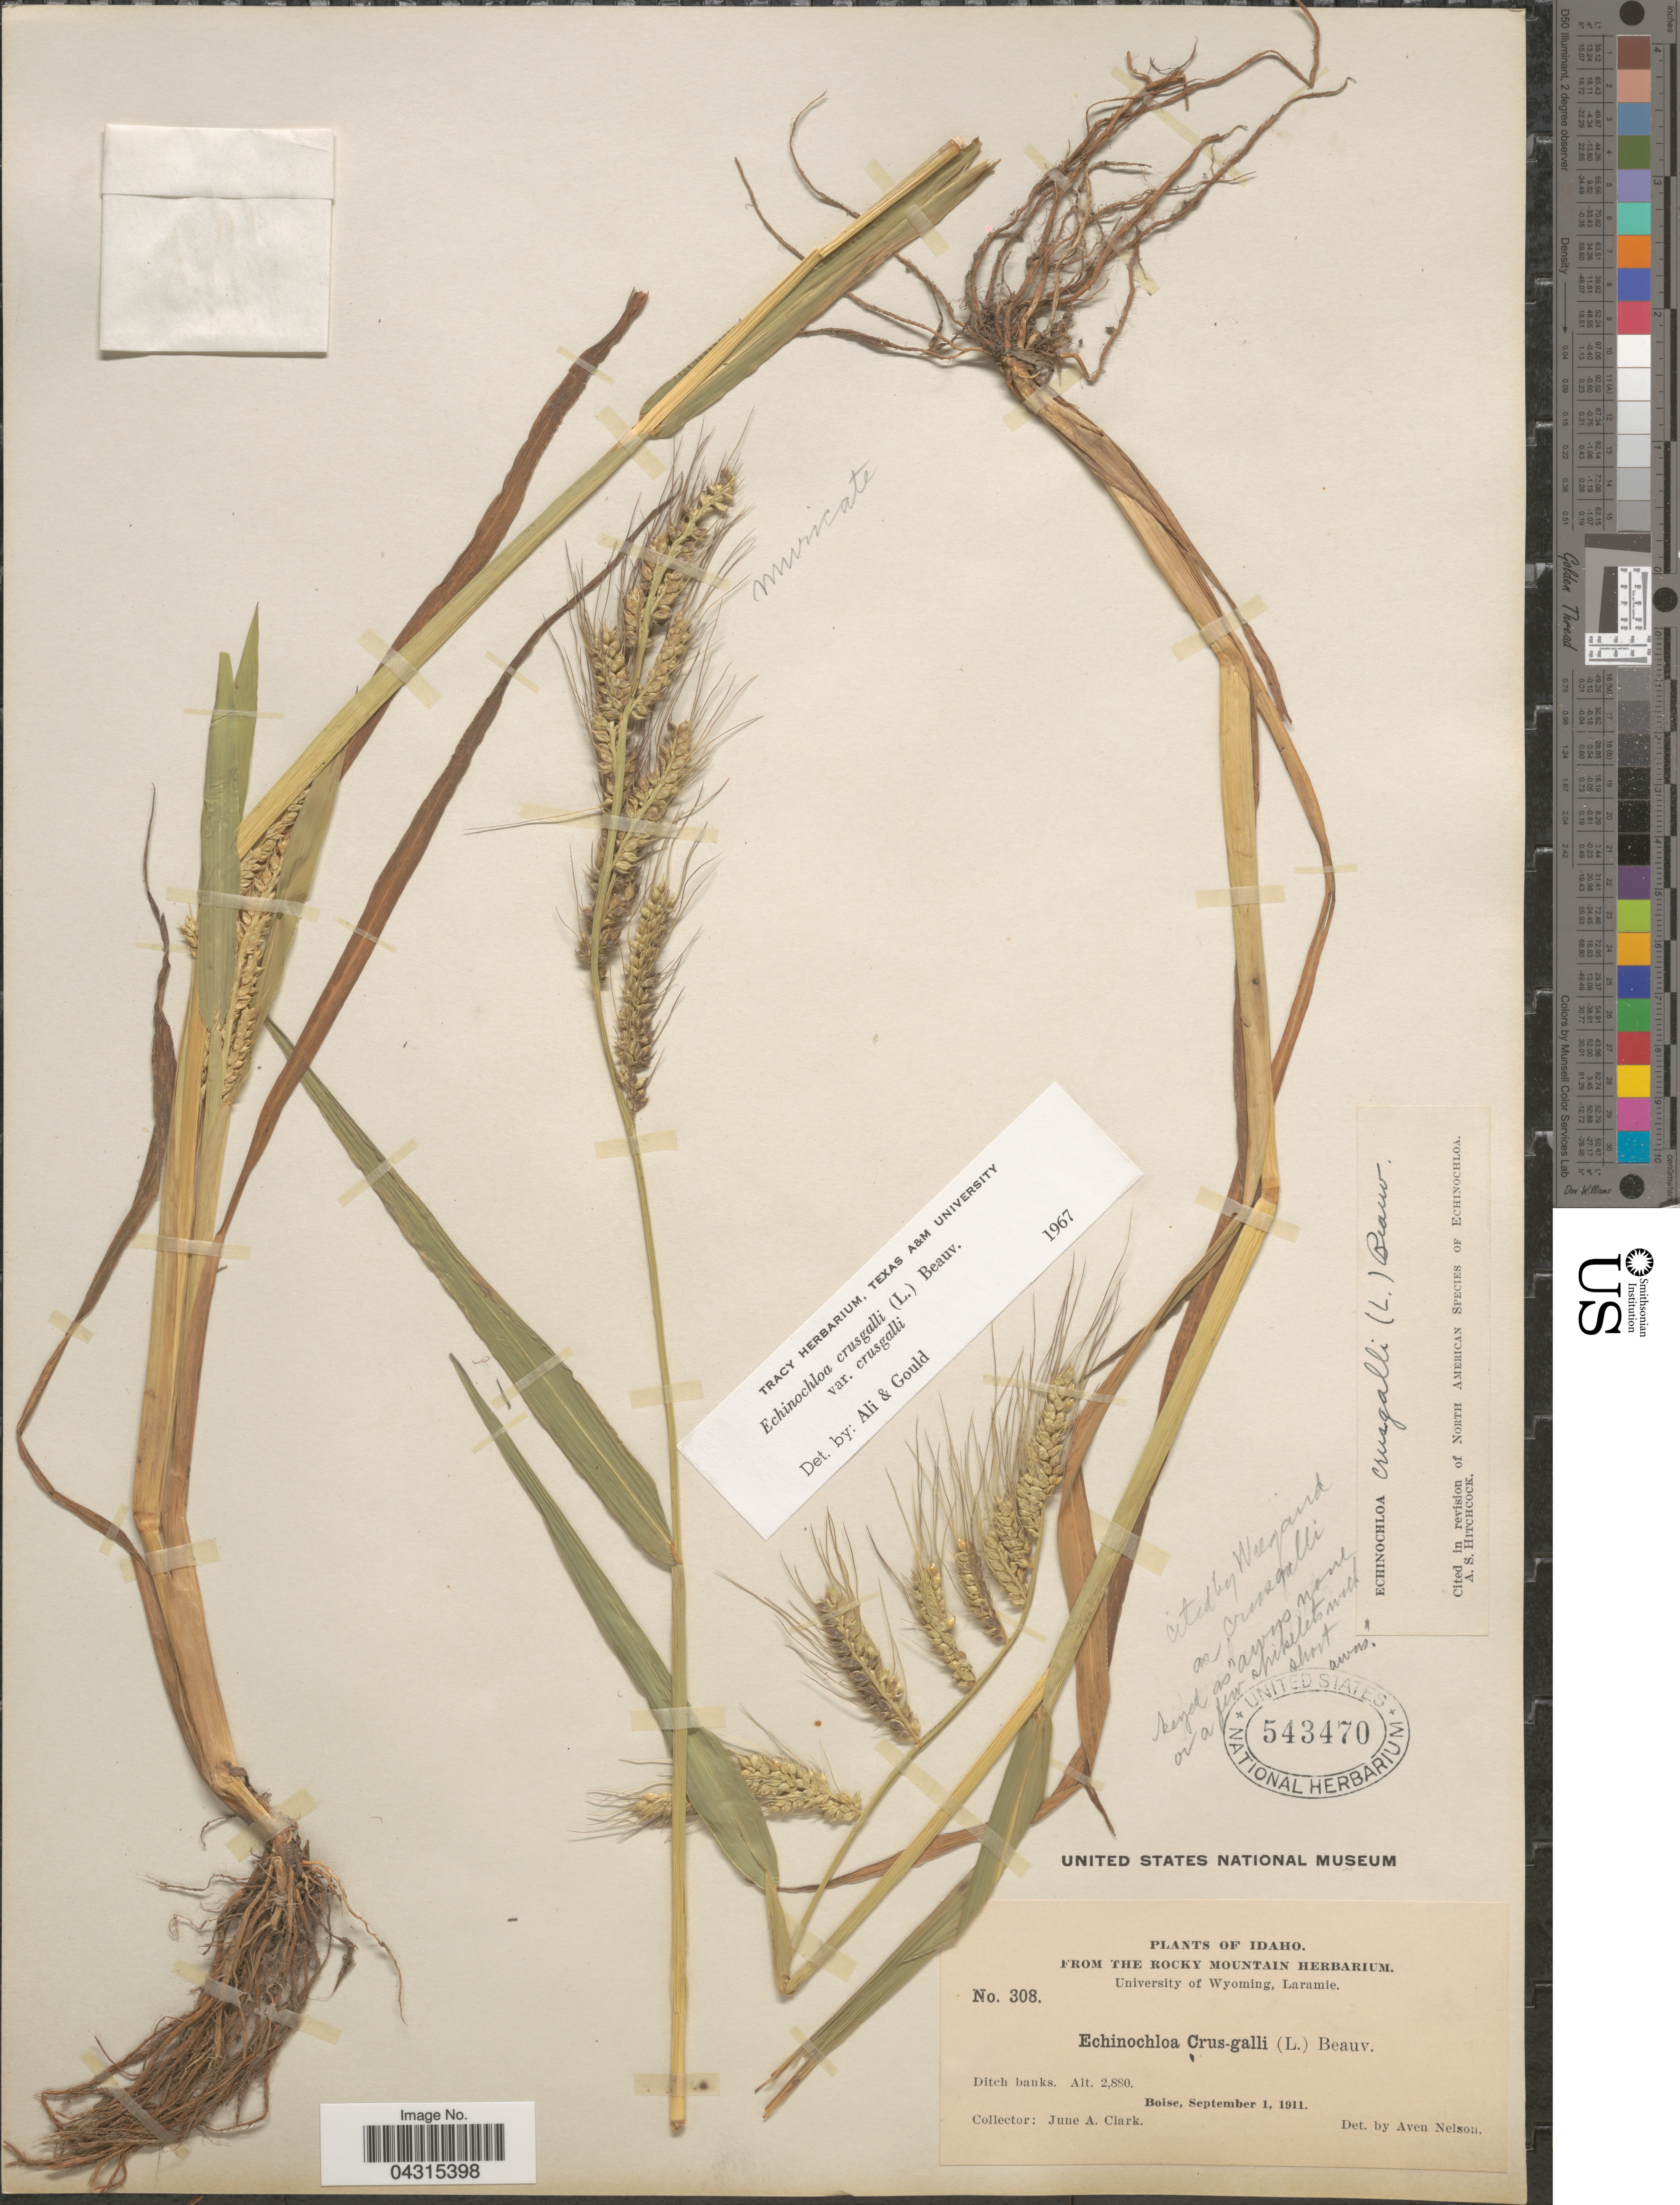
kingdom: Plantae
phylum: Tracheophyta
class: Liliopsida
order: Poales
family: Poaceae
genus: Echinochloa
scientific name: Echinochloa crus-galli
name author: (L.) P. Beauv.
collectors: J. A. Clark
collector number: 308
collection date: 1911-09-01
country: United States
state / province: Idaho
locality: Boise.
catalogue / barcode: US 543470